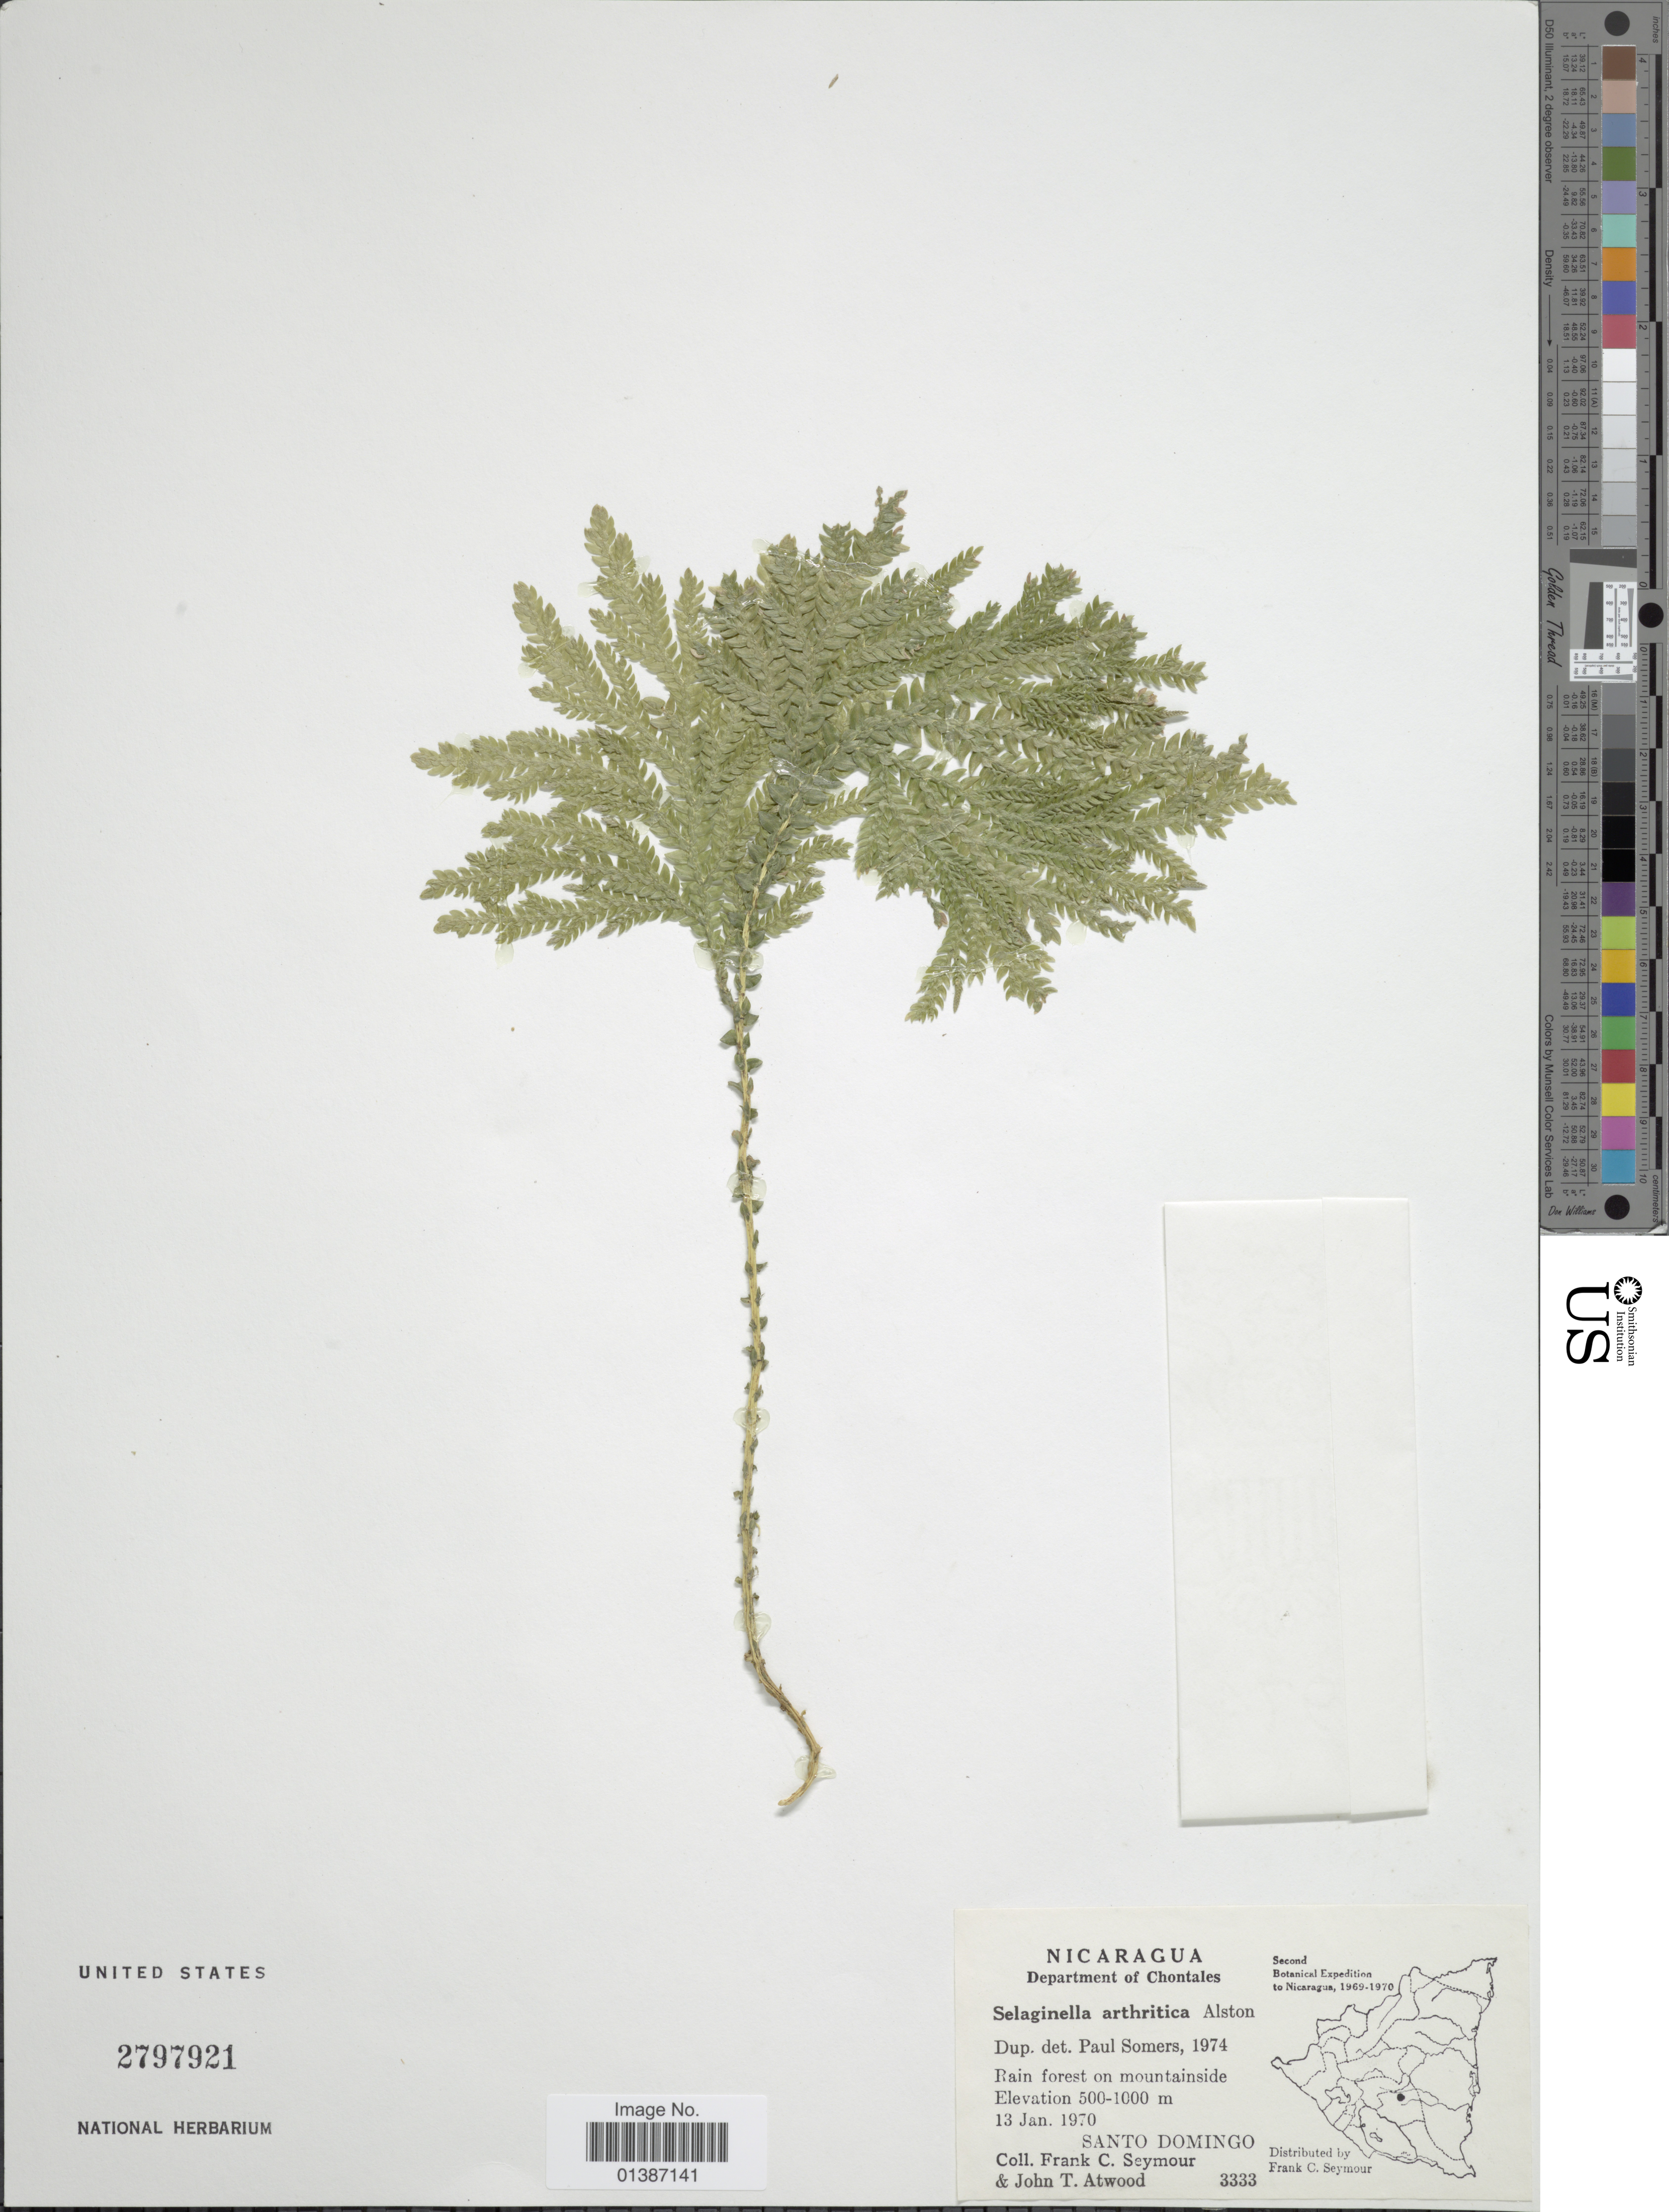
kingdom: Plantae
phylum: Tracheophyta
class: Lycopodiopsida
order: Selaginellales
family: Selaginellaceae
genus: Selaginella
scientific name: Selaginella arthritica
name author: Alston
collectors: F. C. Seymour & J. T. Atwood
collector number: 3333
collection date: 1970-01-13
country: Nicaragua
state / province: Chontales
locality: Department of Chontales. Santo Domingo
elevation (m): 500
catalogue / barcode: US 2797921